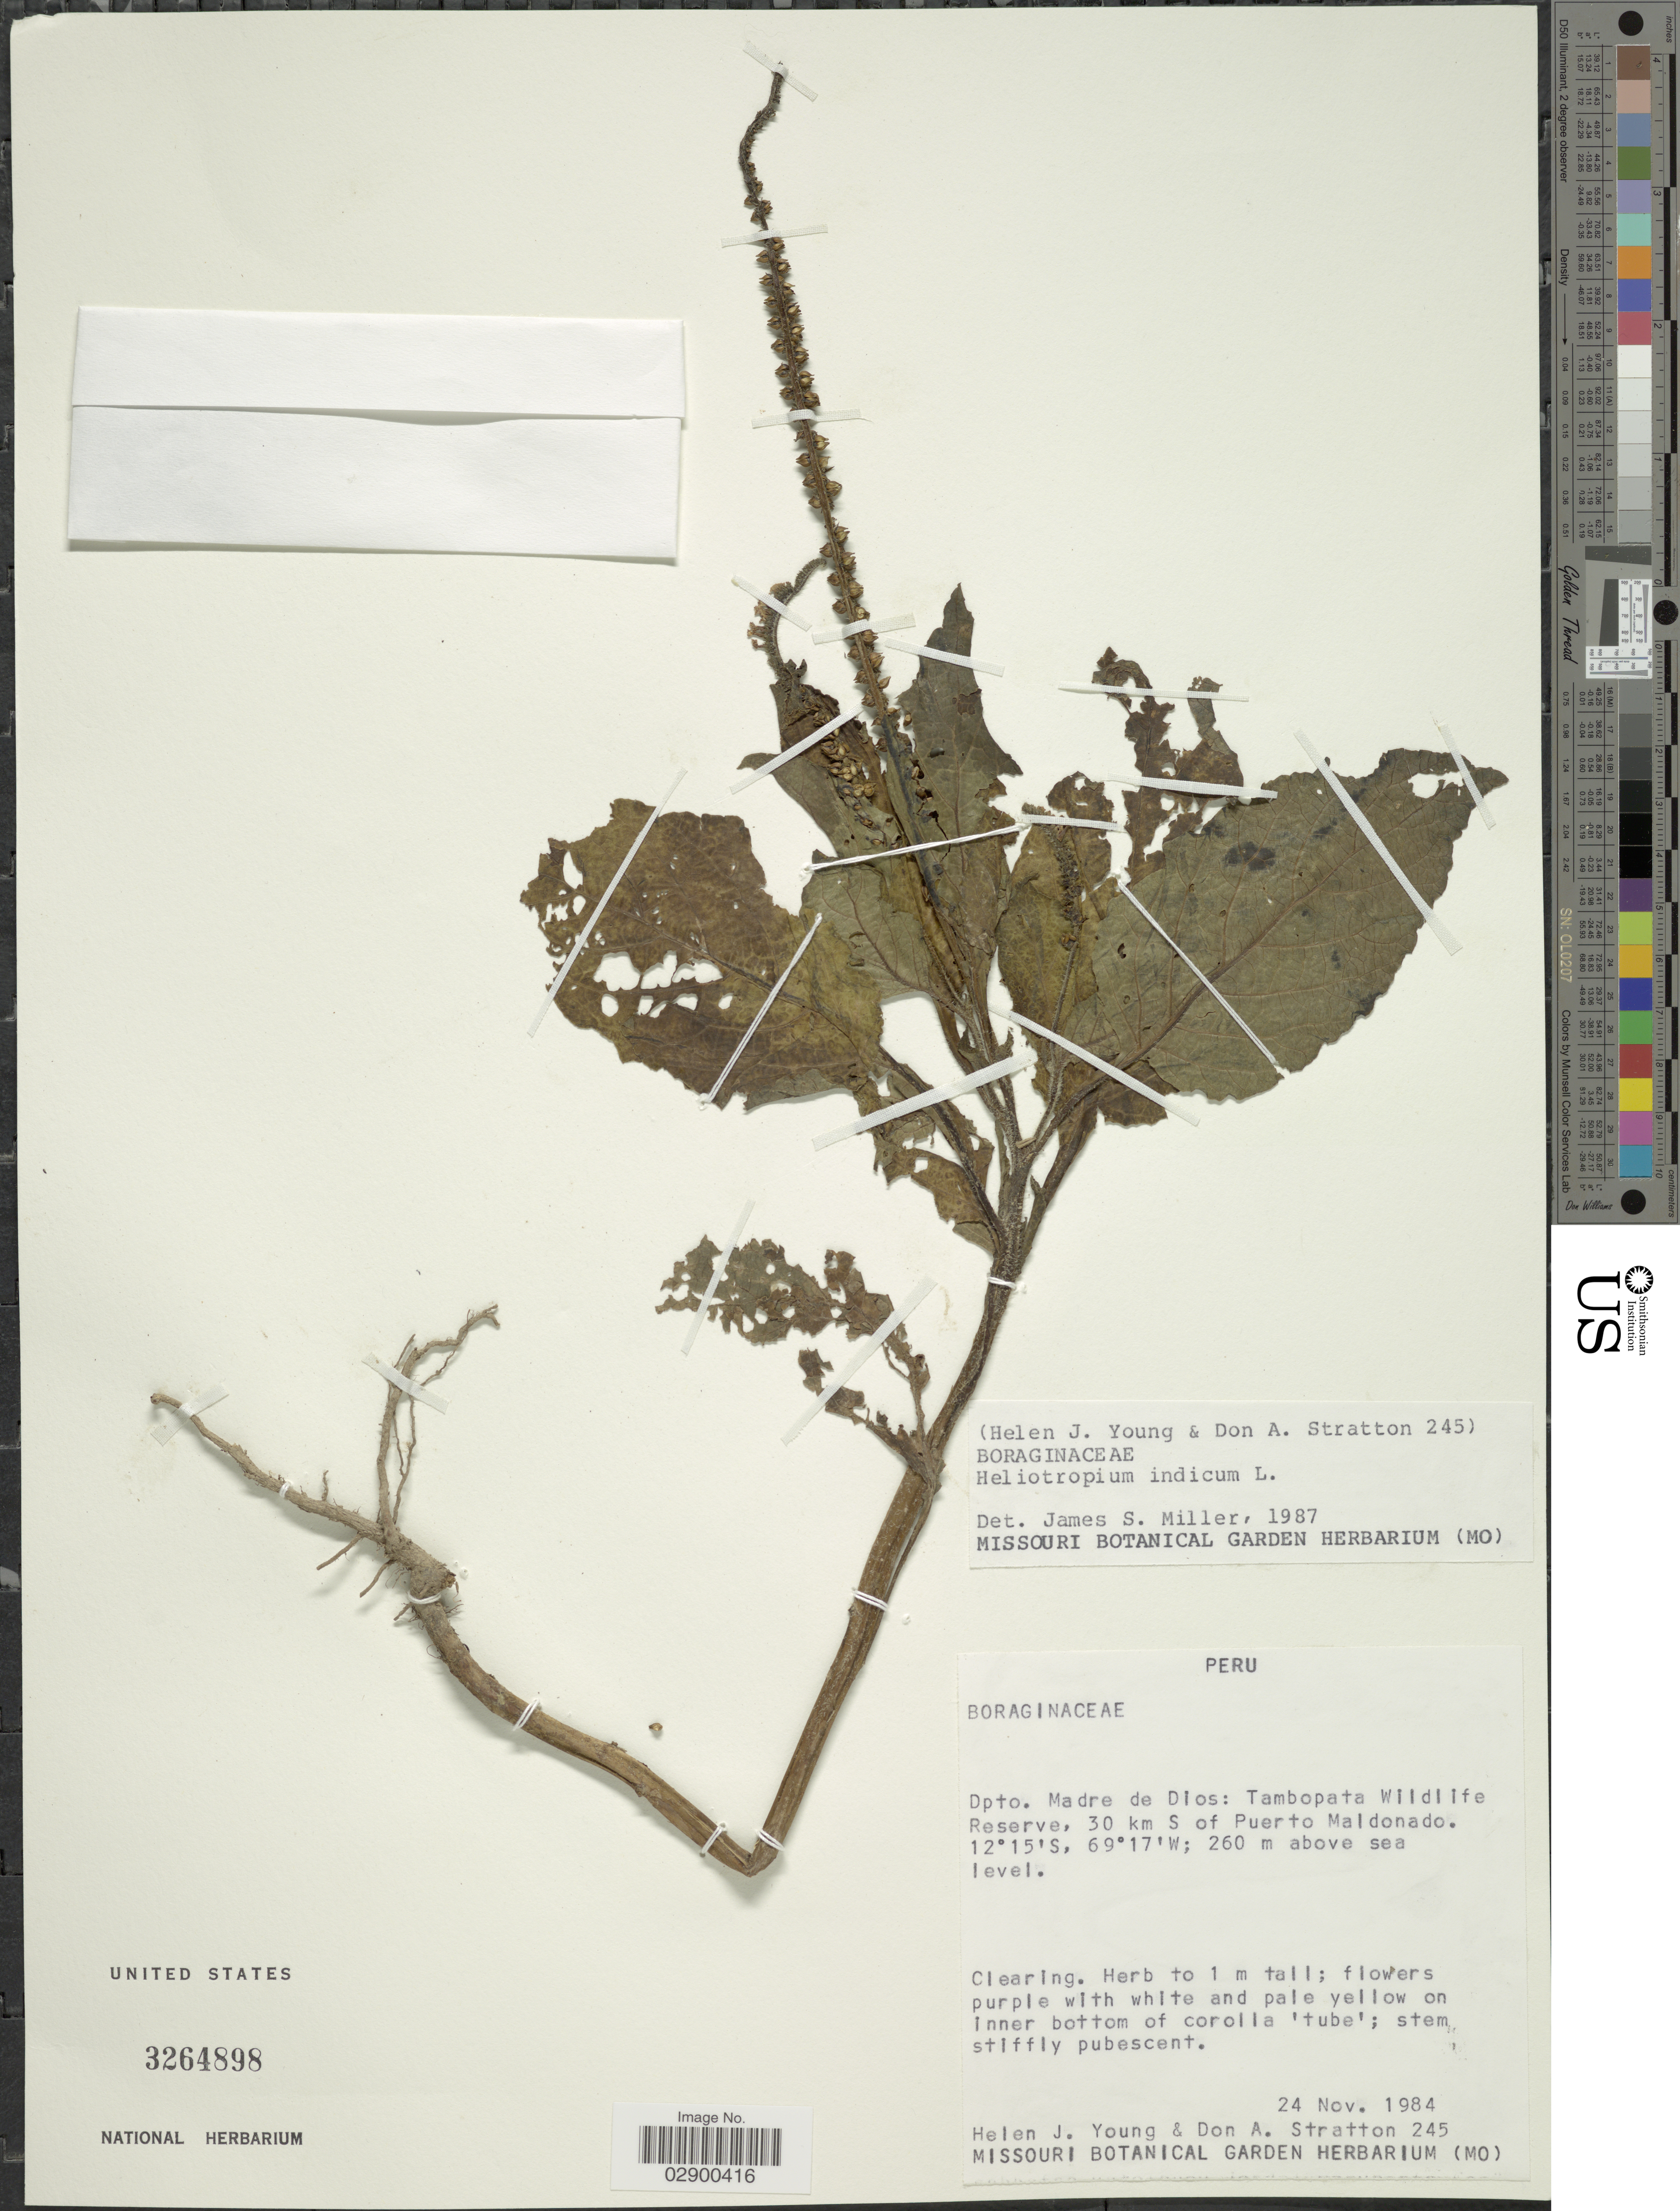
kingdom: Plantae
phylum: Tracheophyta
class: Magnoliopsida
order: Boraginales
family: Heliotropiaceae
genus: Heliotropium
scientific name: Heliotropium indicum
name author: L.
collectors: H. Young & D. Stratton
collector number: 245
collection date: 1984-11-24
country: Peru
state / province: Madre de Dios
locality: Dpto. Madre de Dios, Tambopata Wildlife Reserve, 30 km S of Puerto Maldonado.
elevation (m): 260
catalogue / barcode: US 3264898